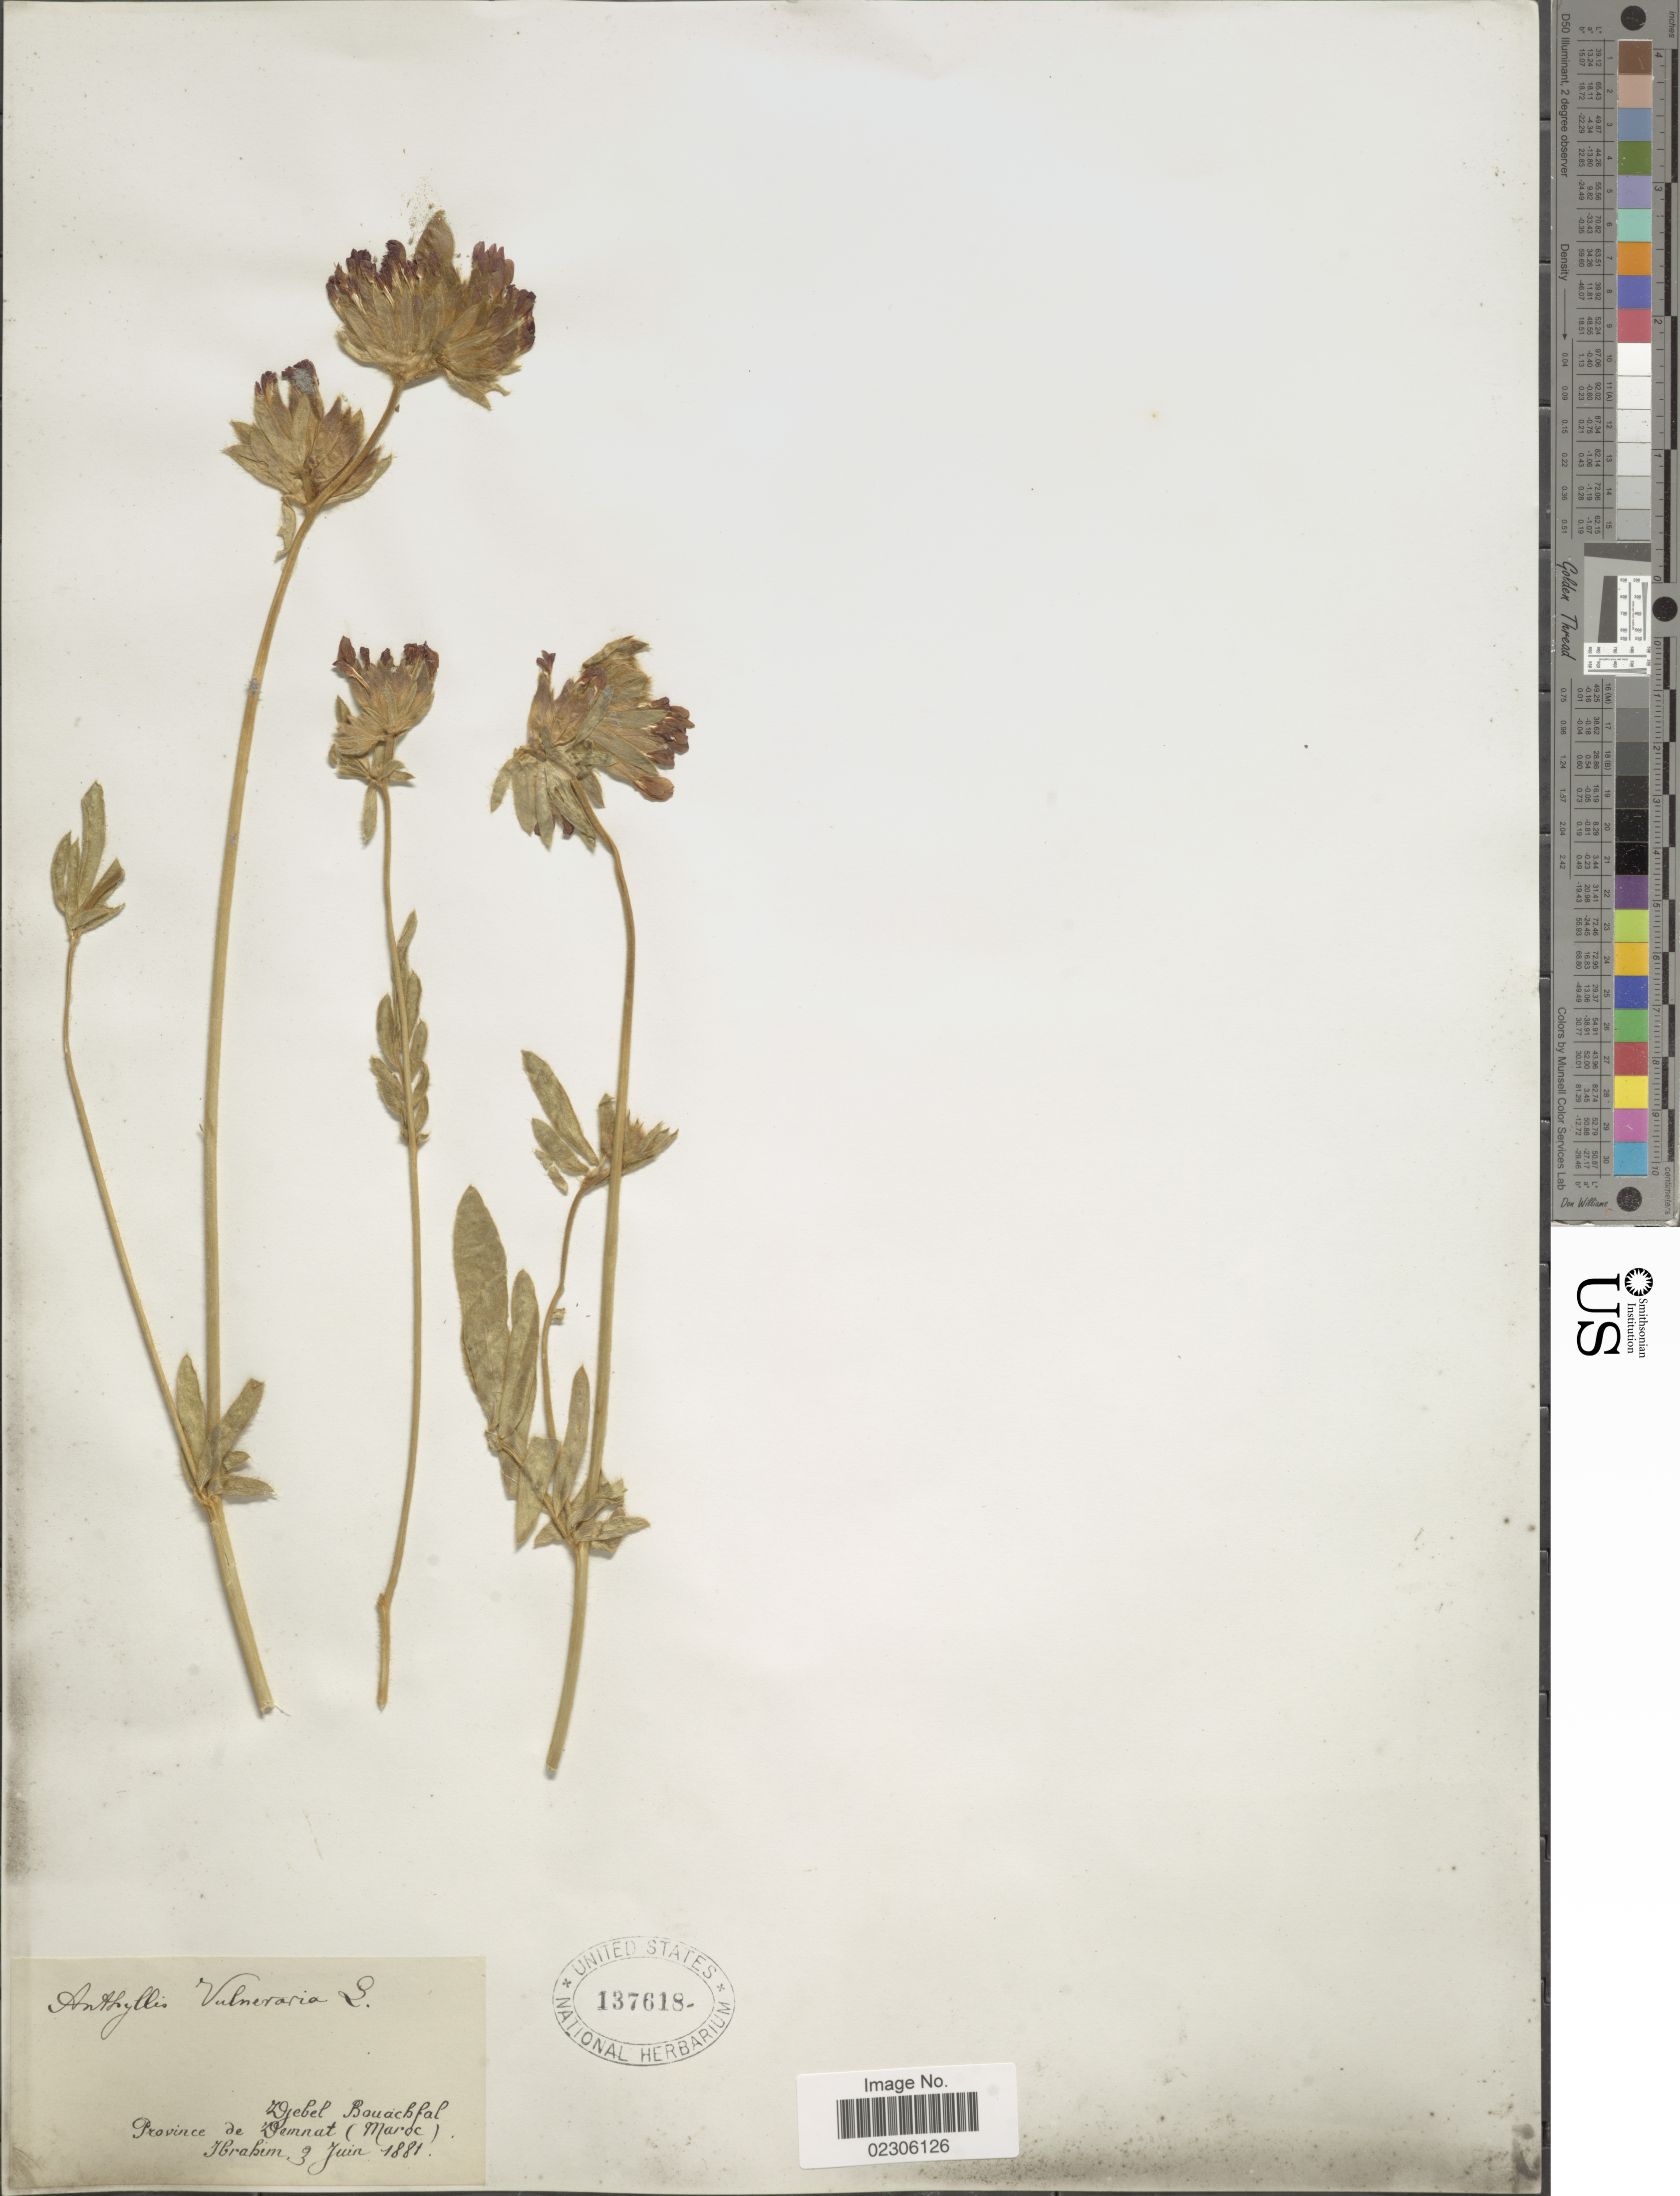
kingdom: Plantae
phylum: Tracheophyta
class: Magnoliopsida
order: Fabales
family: Fabaceae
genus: Anthyllis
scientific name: Anthyllis vulneraria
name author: L.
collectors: -. Ibrahim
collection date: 1881-06-03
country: Morocco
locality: Province de Demnat, Djebel Bauachfal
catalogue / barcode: US 137618